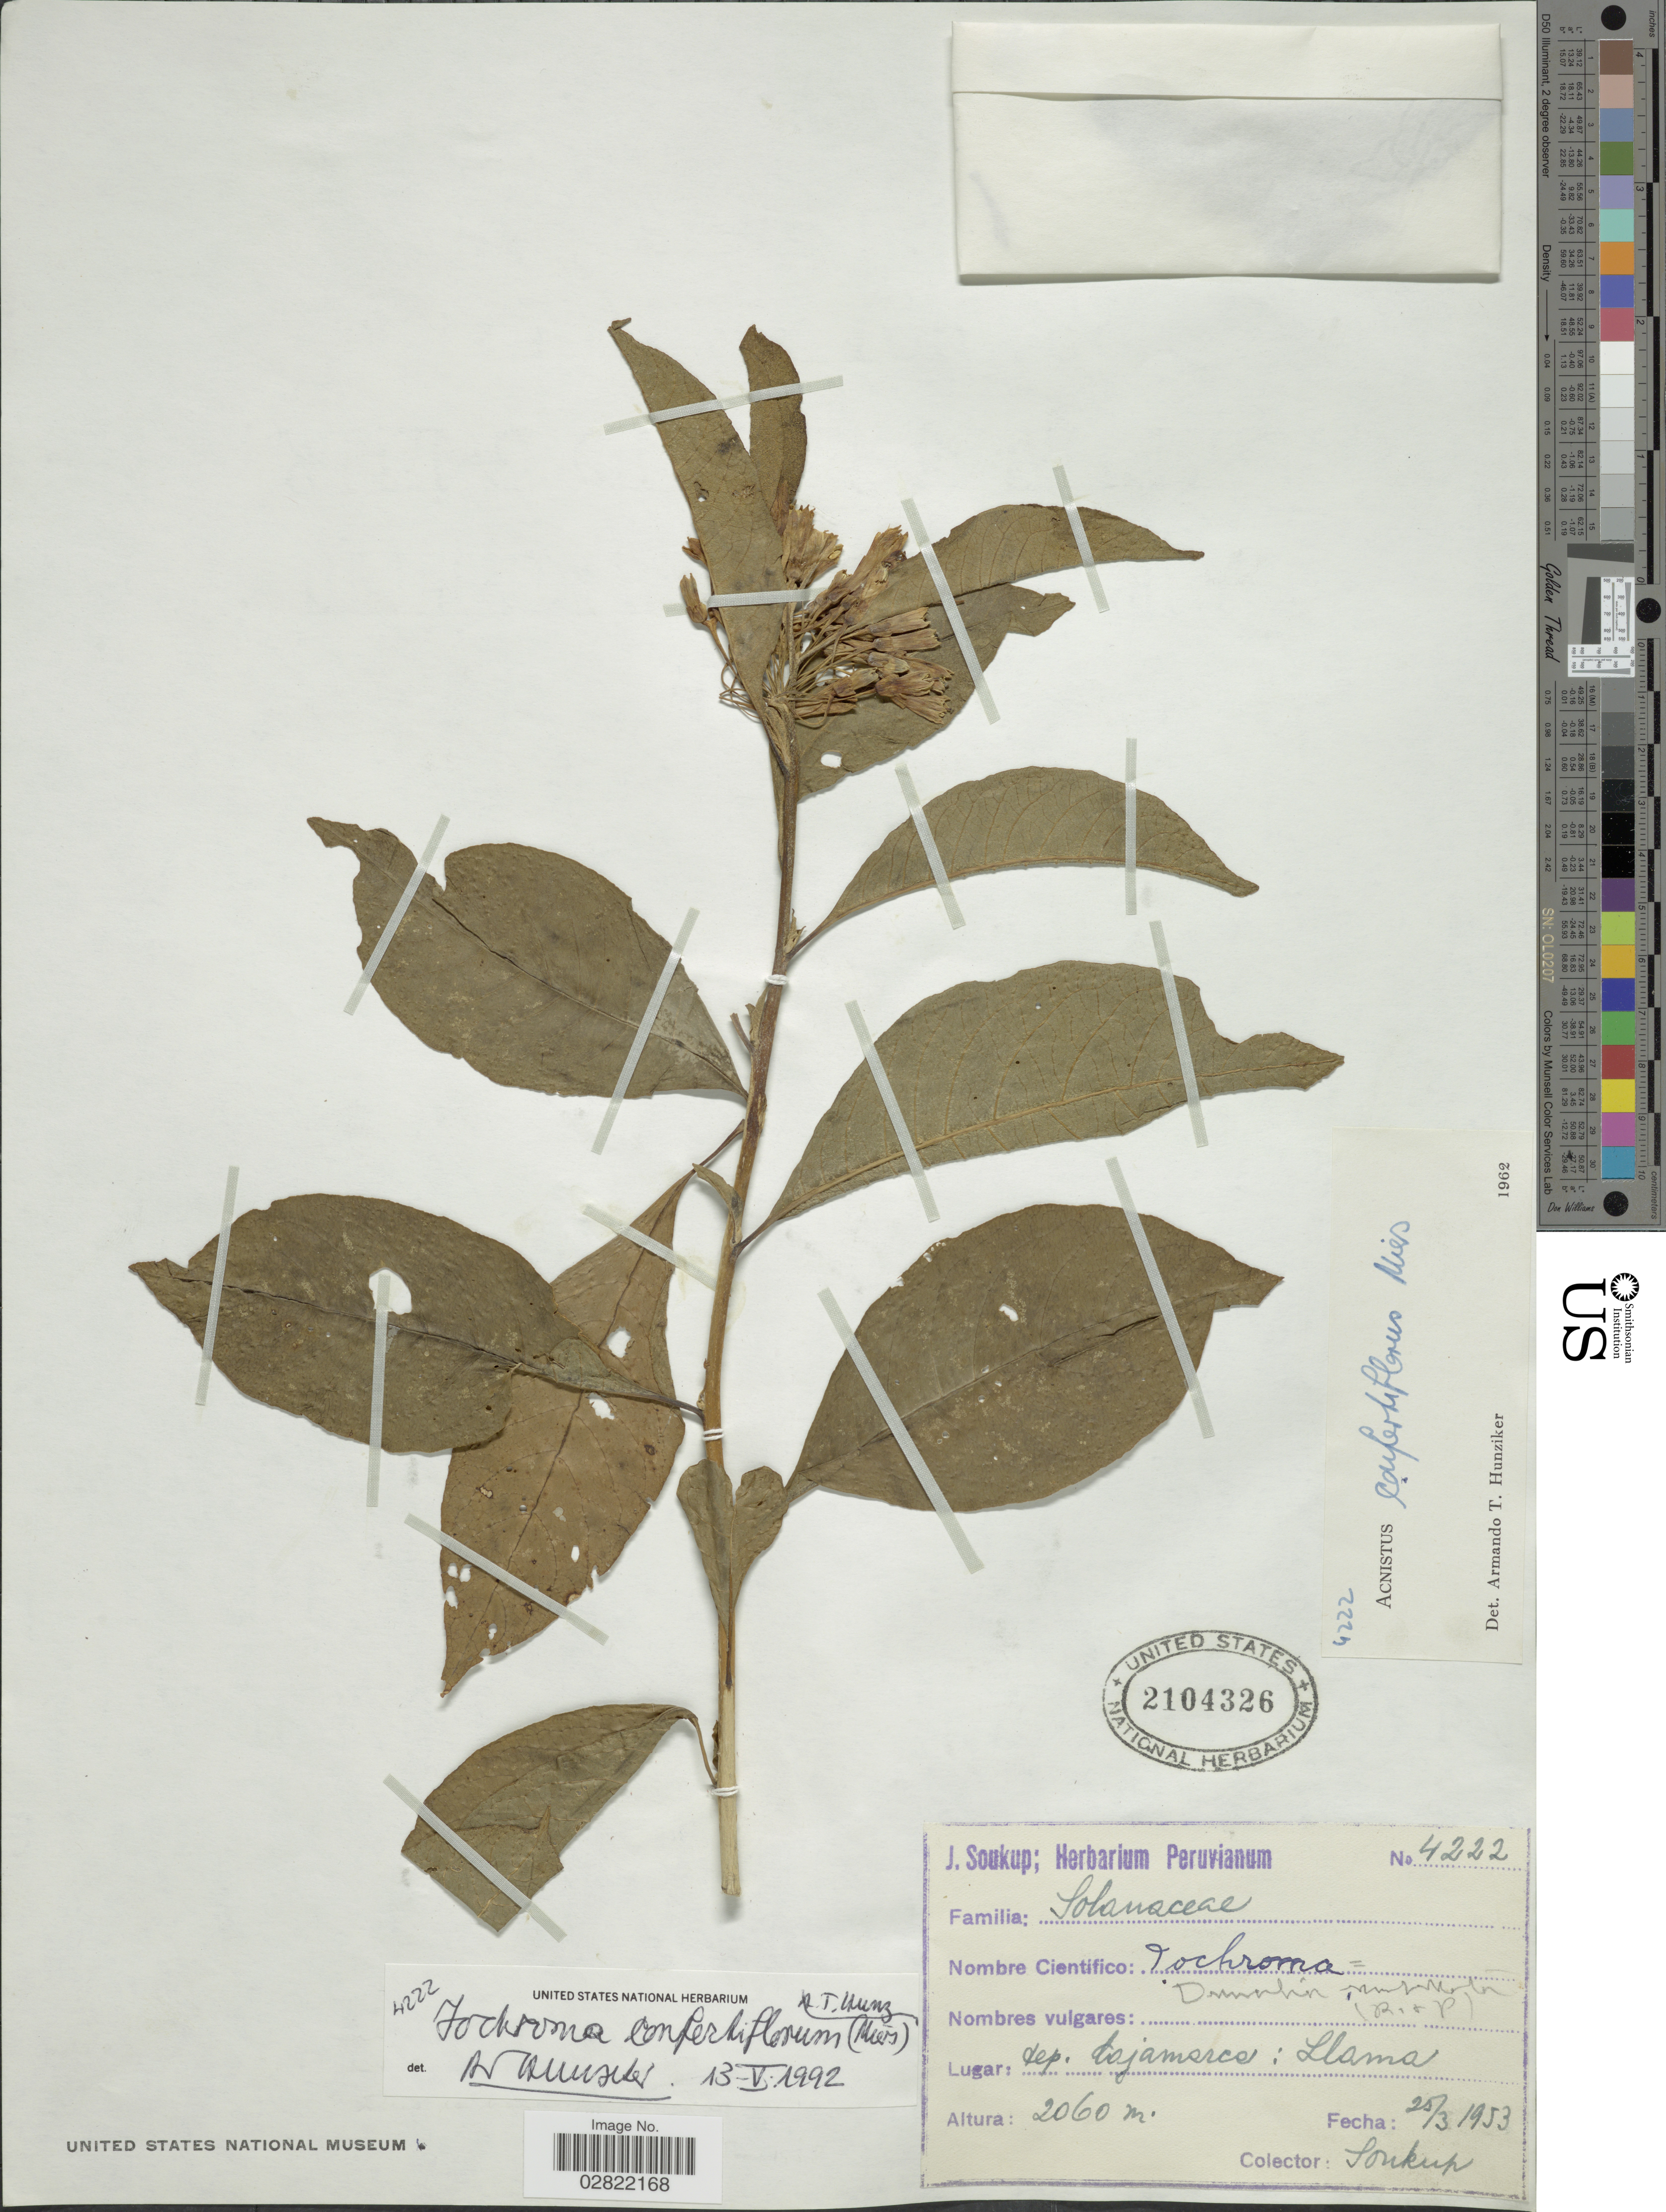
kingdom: Plantae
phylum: Tracheophyta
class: Magnoliopsida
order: Solanales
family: Solanaceae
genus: Iochroma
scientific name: Iochroma confertiflorum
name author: (Miers) Hunz.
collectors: J. Soukup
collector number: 4222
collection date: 1953-03-25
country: Peru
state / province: Cajamarca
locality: Dep. Cajamarca: Llama.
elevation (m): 2060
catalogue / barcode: US 2104326